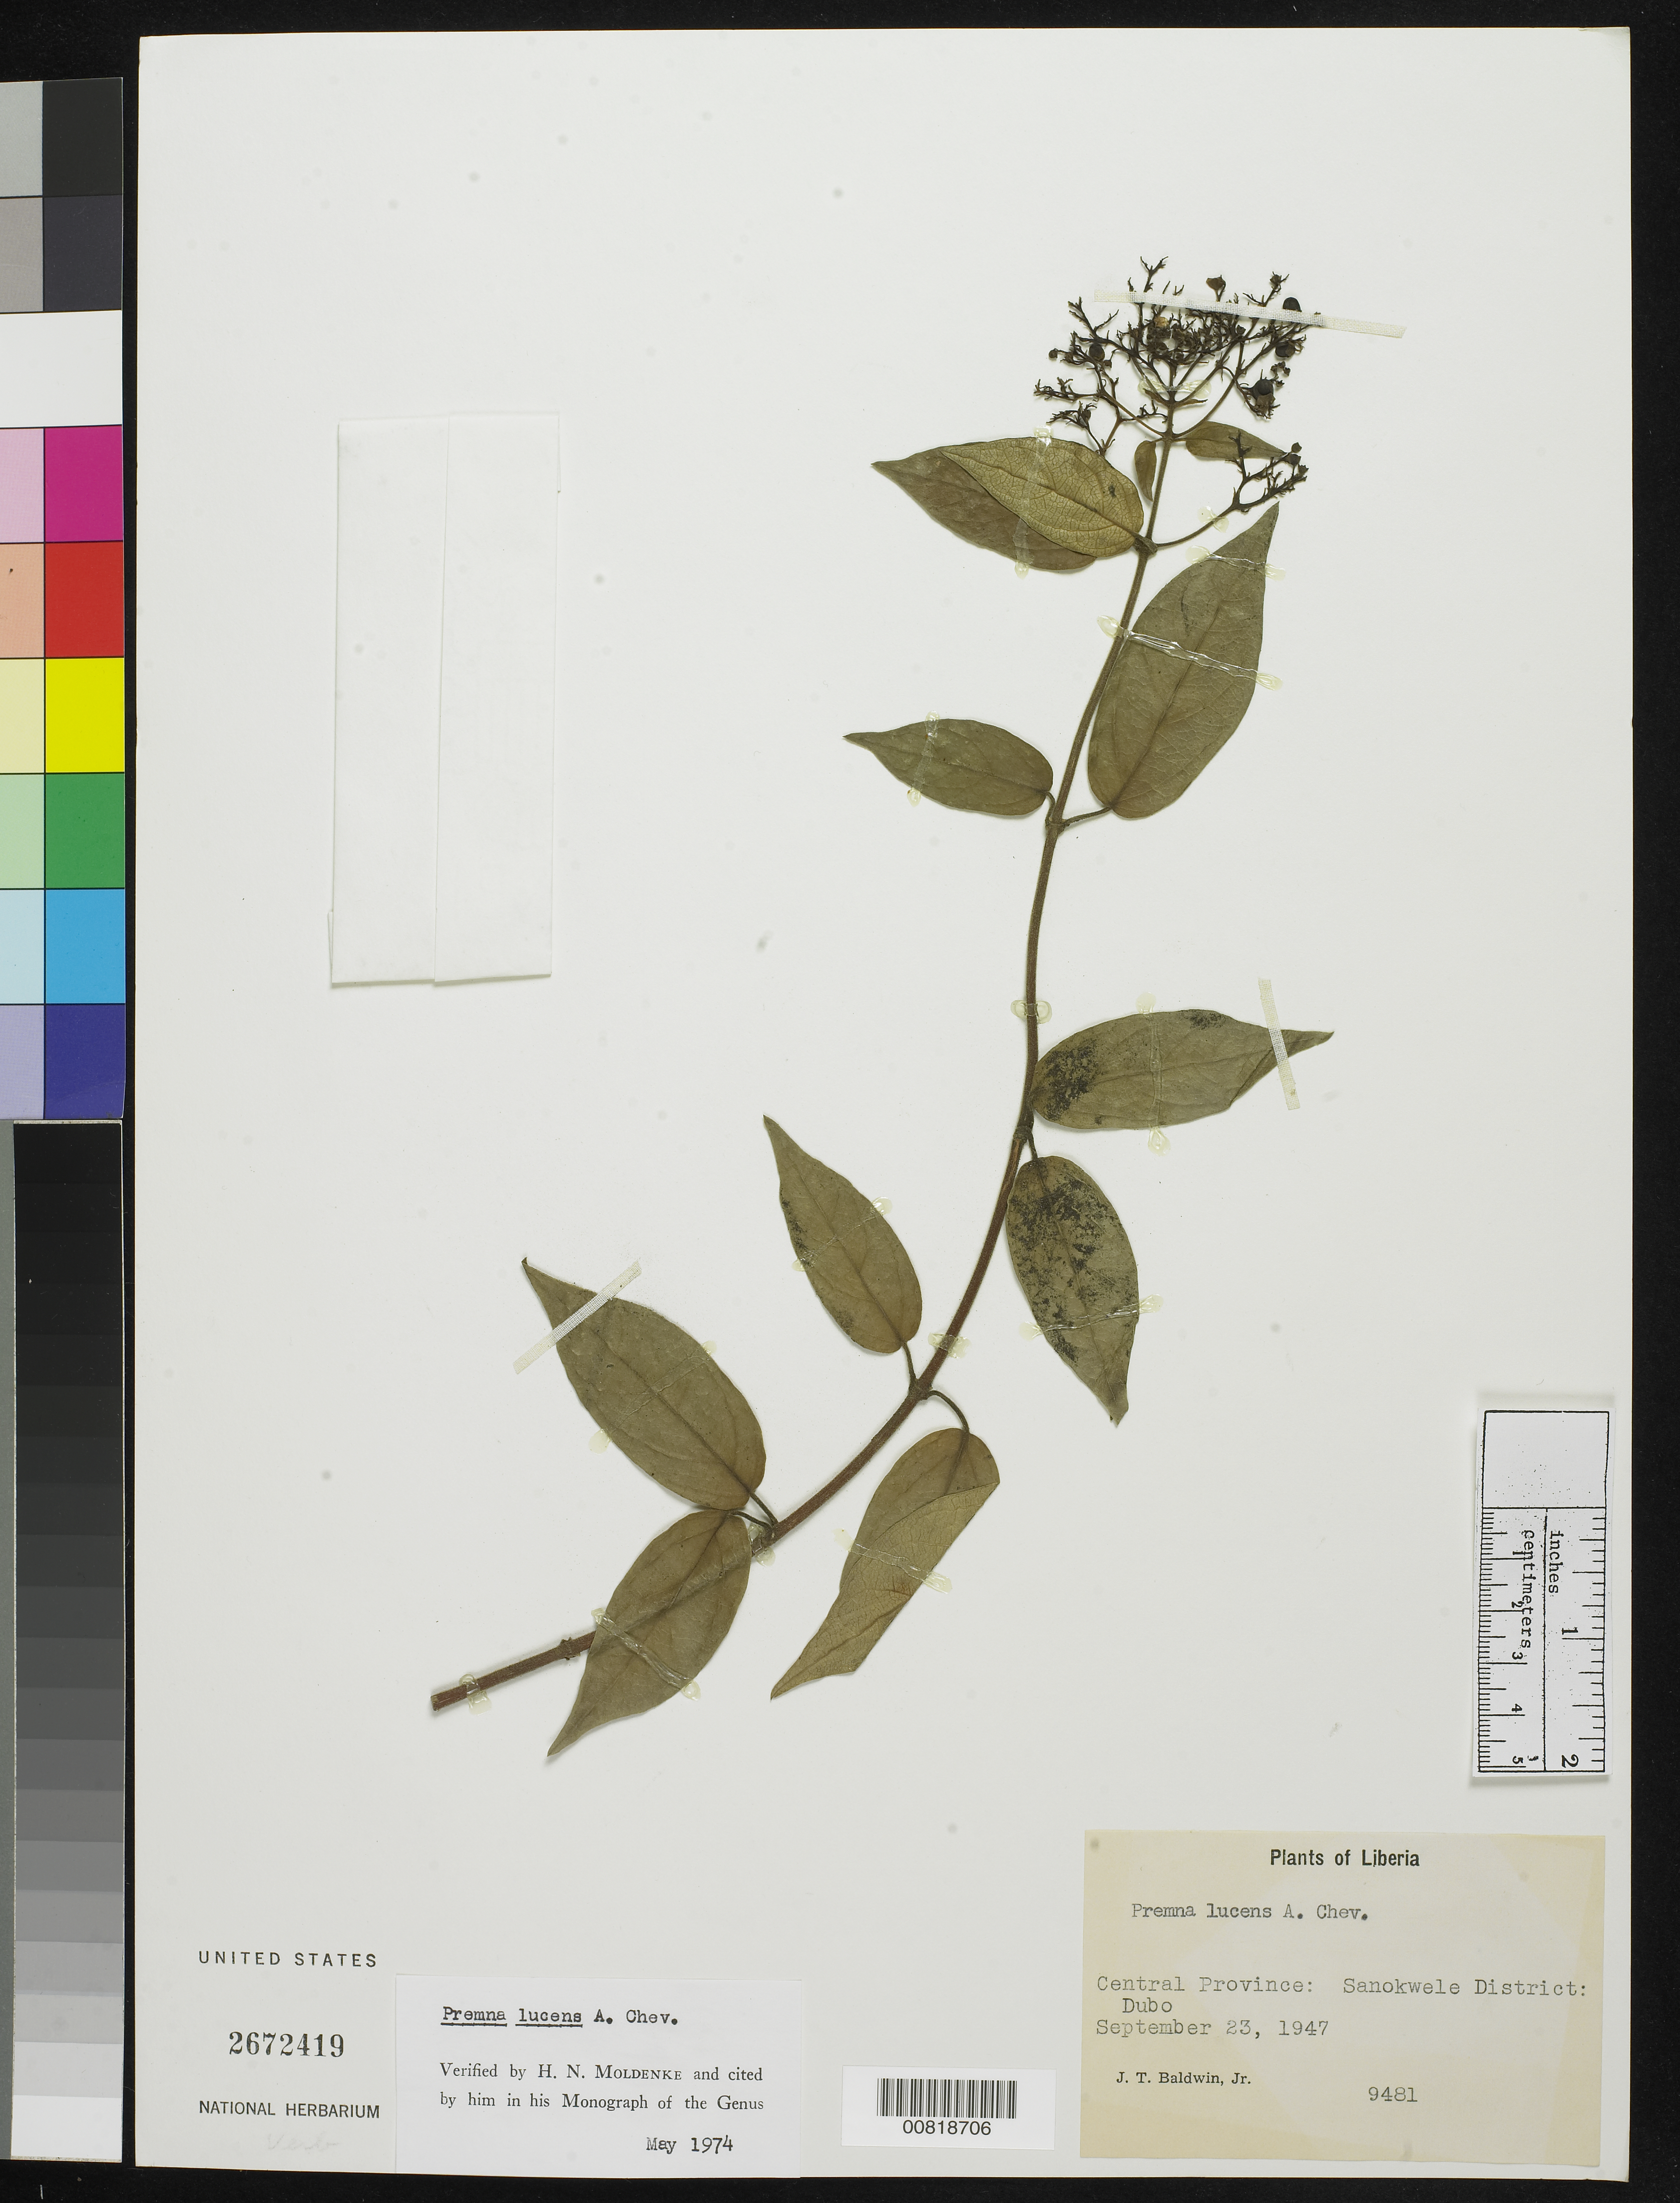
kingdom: Plantae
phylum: Tracheophyta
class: Magnoliopsida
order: Lamiales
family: Lamiaceae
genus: Premna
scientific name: Premna lucens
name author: A. Chev.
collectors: J. T. Baldwin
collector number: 9481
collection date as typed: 23 Sep 1947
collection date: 1947-09-23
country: Liberia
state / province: Nimba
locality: Central Province: Sanokwele District, Dubo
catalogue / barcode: US 2672419